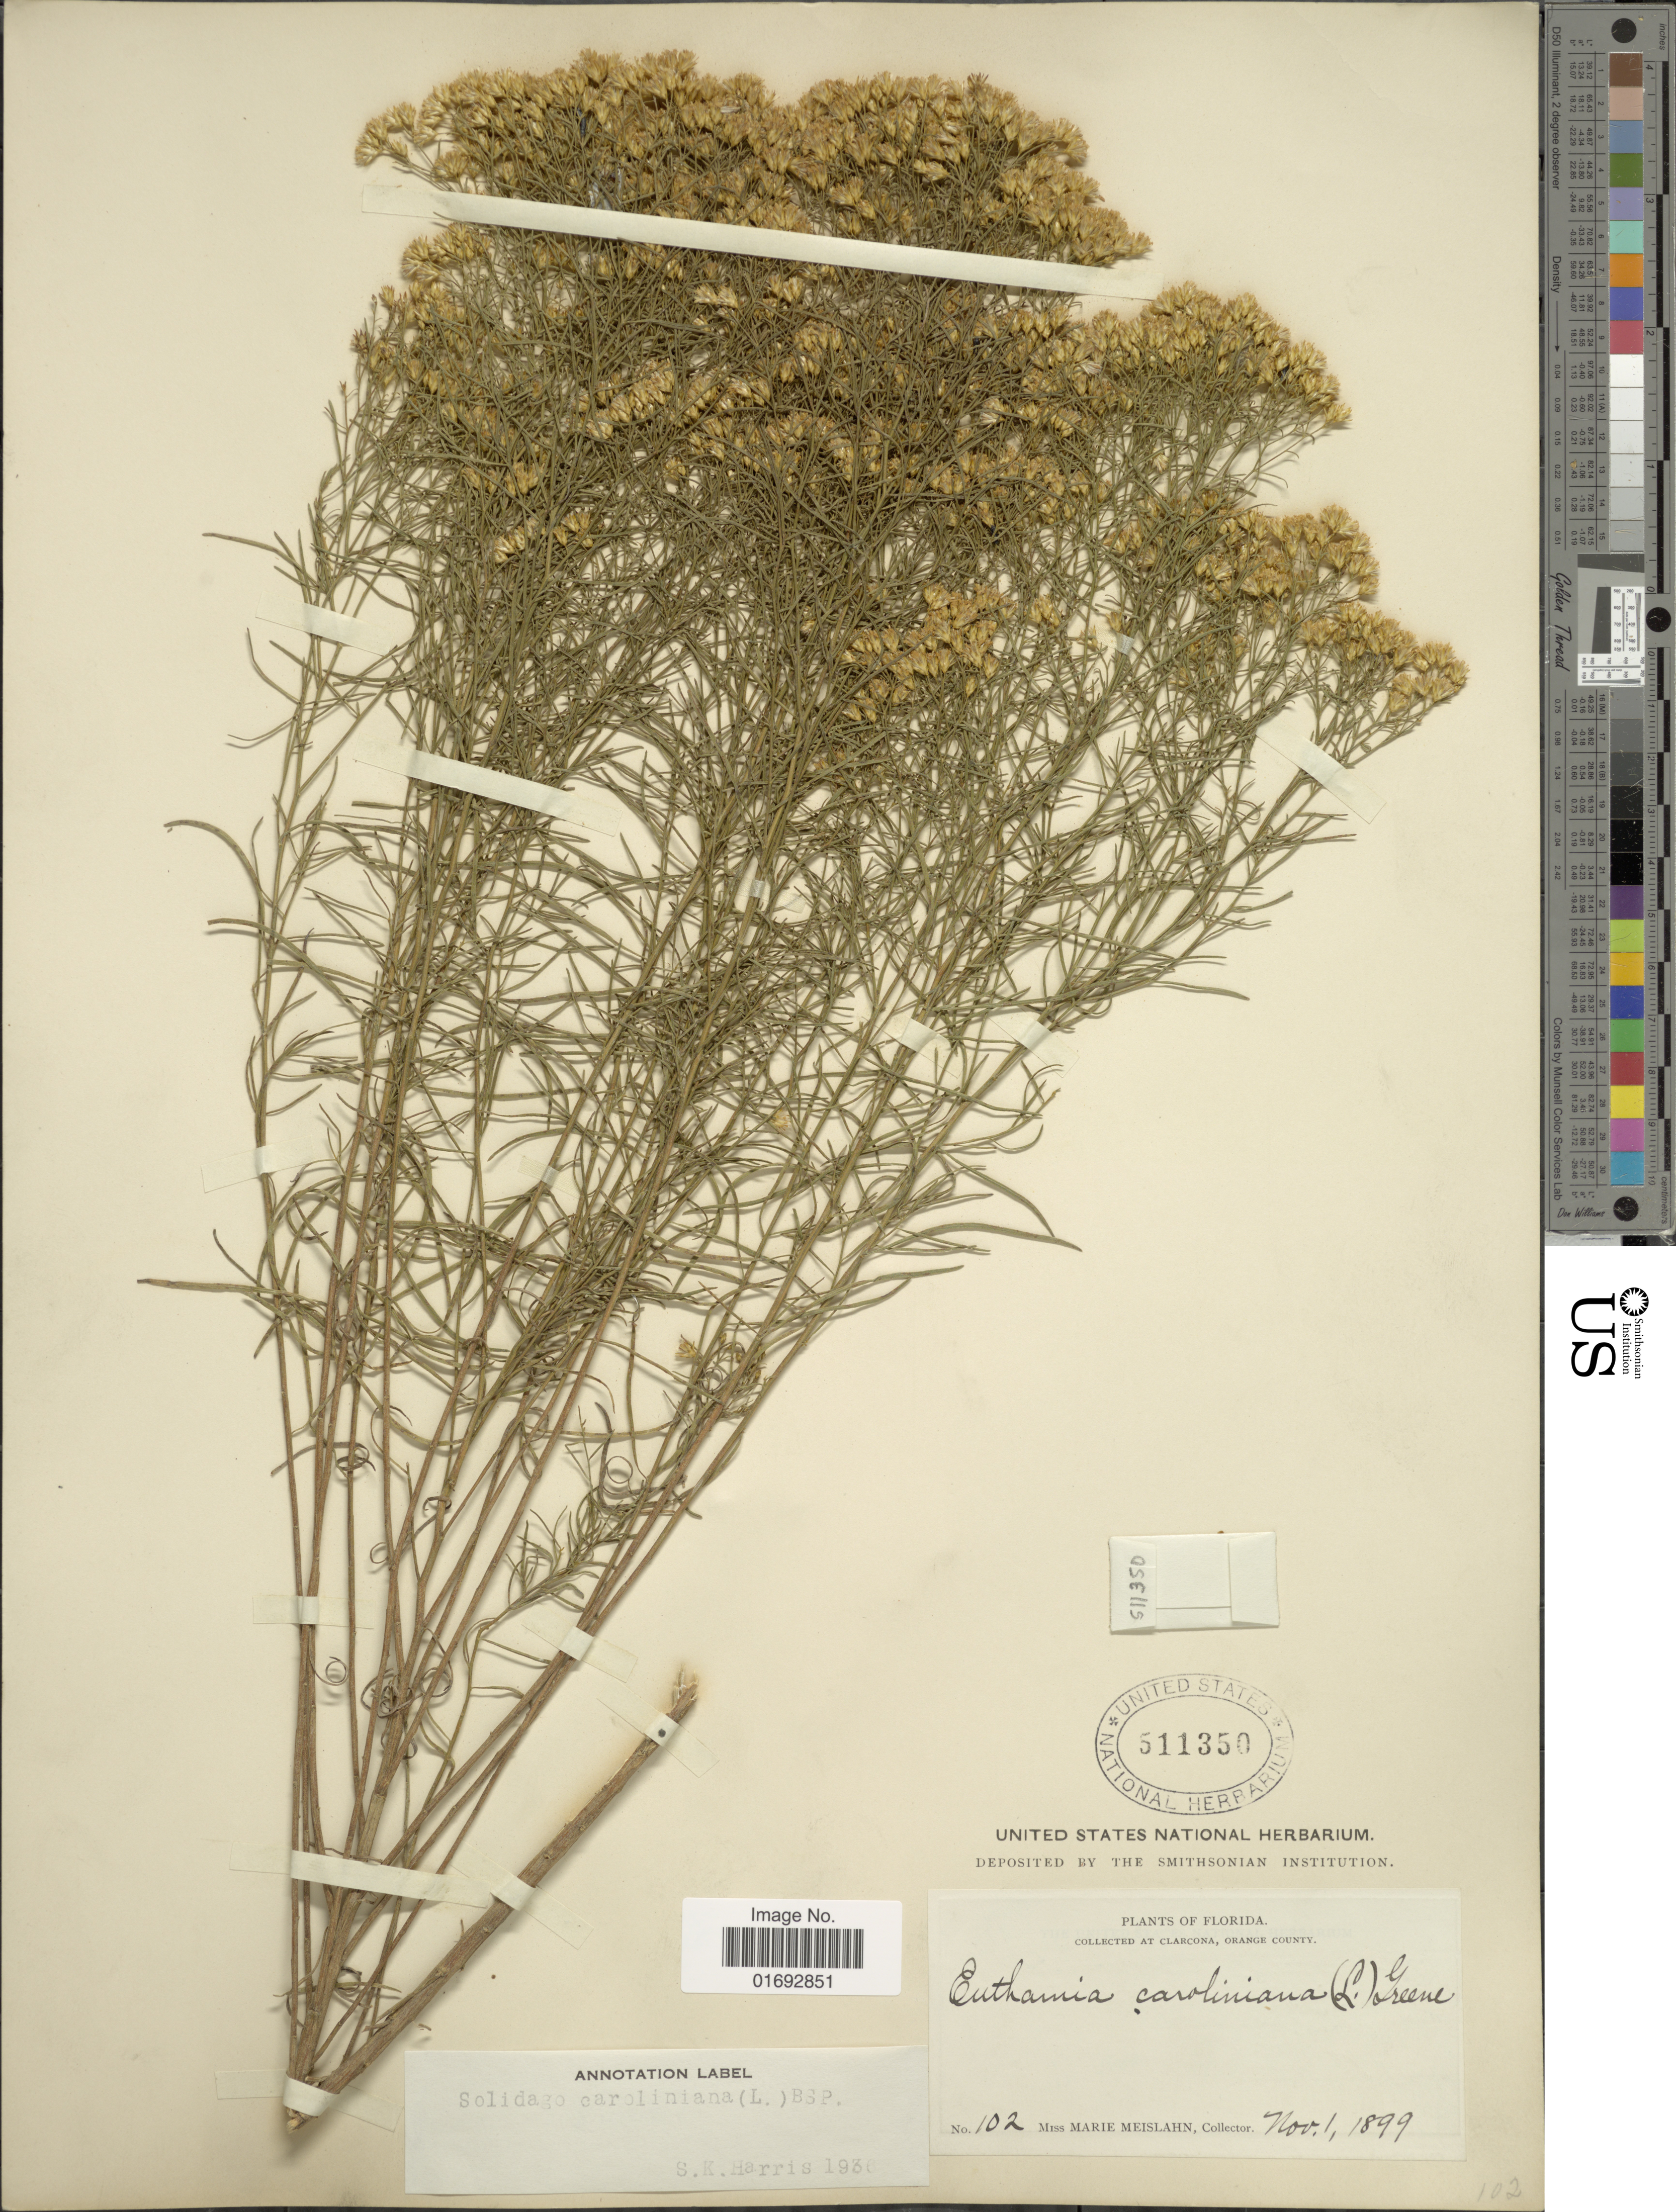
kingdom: Plantae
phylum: Tracheophyta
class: Magnoliopsida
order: Asterales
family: Asteraceae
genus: Euthamia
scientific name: Euthamia tenuifolia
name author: (Pursh) Nutt.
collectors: M. Meislahn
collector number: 102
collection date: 1899-11-01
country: United States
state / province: Florida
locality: Clarcona, Orange County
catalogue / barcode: US 511350